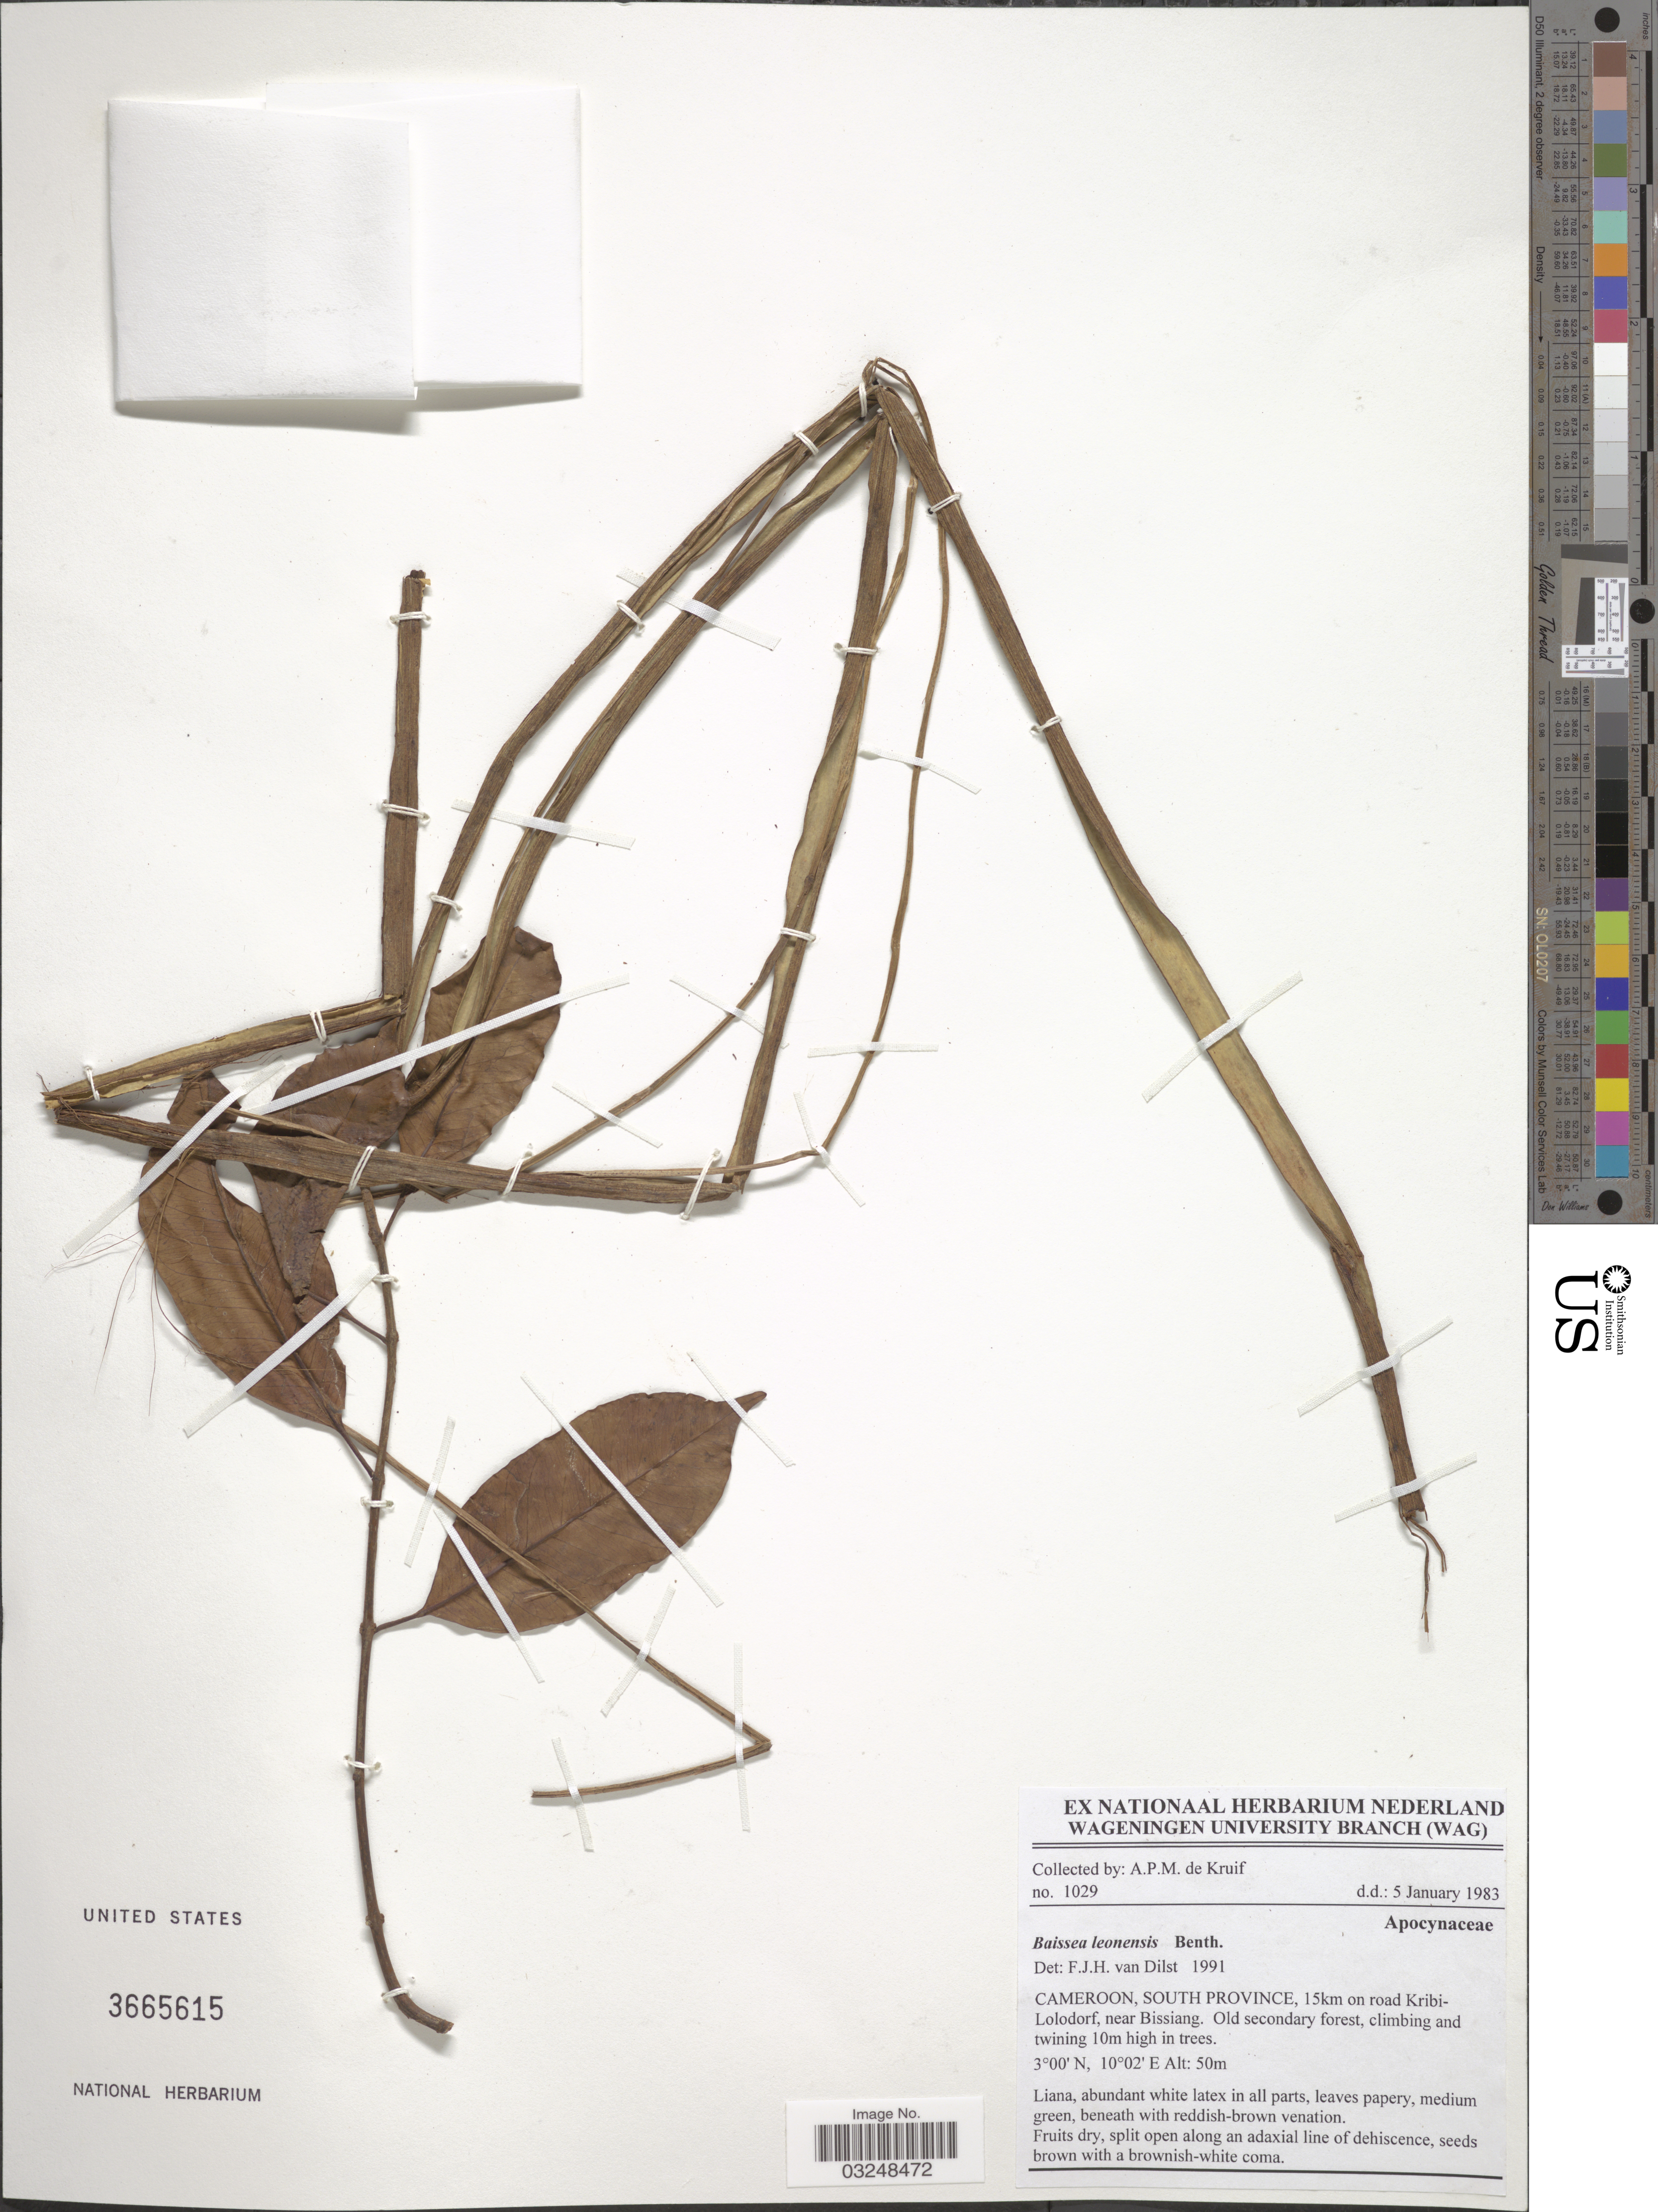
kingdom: Plantae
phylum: Tracheophyta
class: Magnoliopsida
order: Gentianales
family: Apocynaceae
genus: Baissea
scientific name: Baissea leonensis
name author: Benth.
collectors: A. P. de Kruif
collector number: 1029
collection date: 1983-01-05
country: Cameroon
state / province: Sud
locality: South Province, 15km on road Kribilolodorf, near Bissiang.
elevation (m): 50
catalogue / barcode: US 3665615